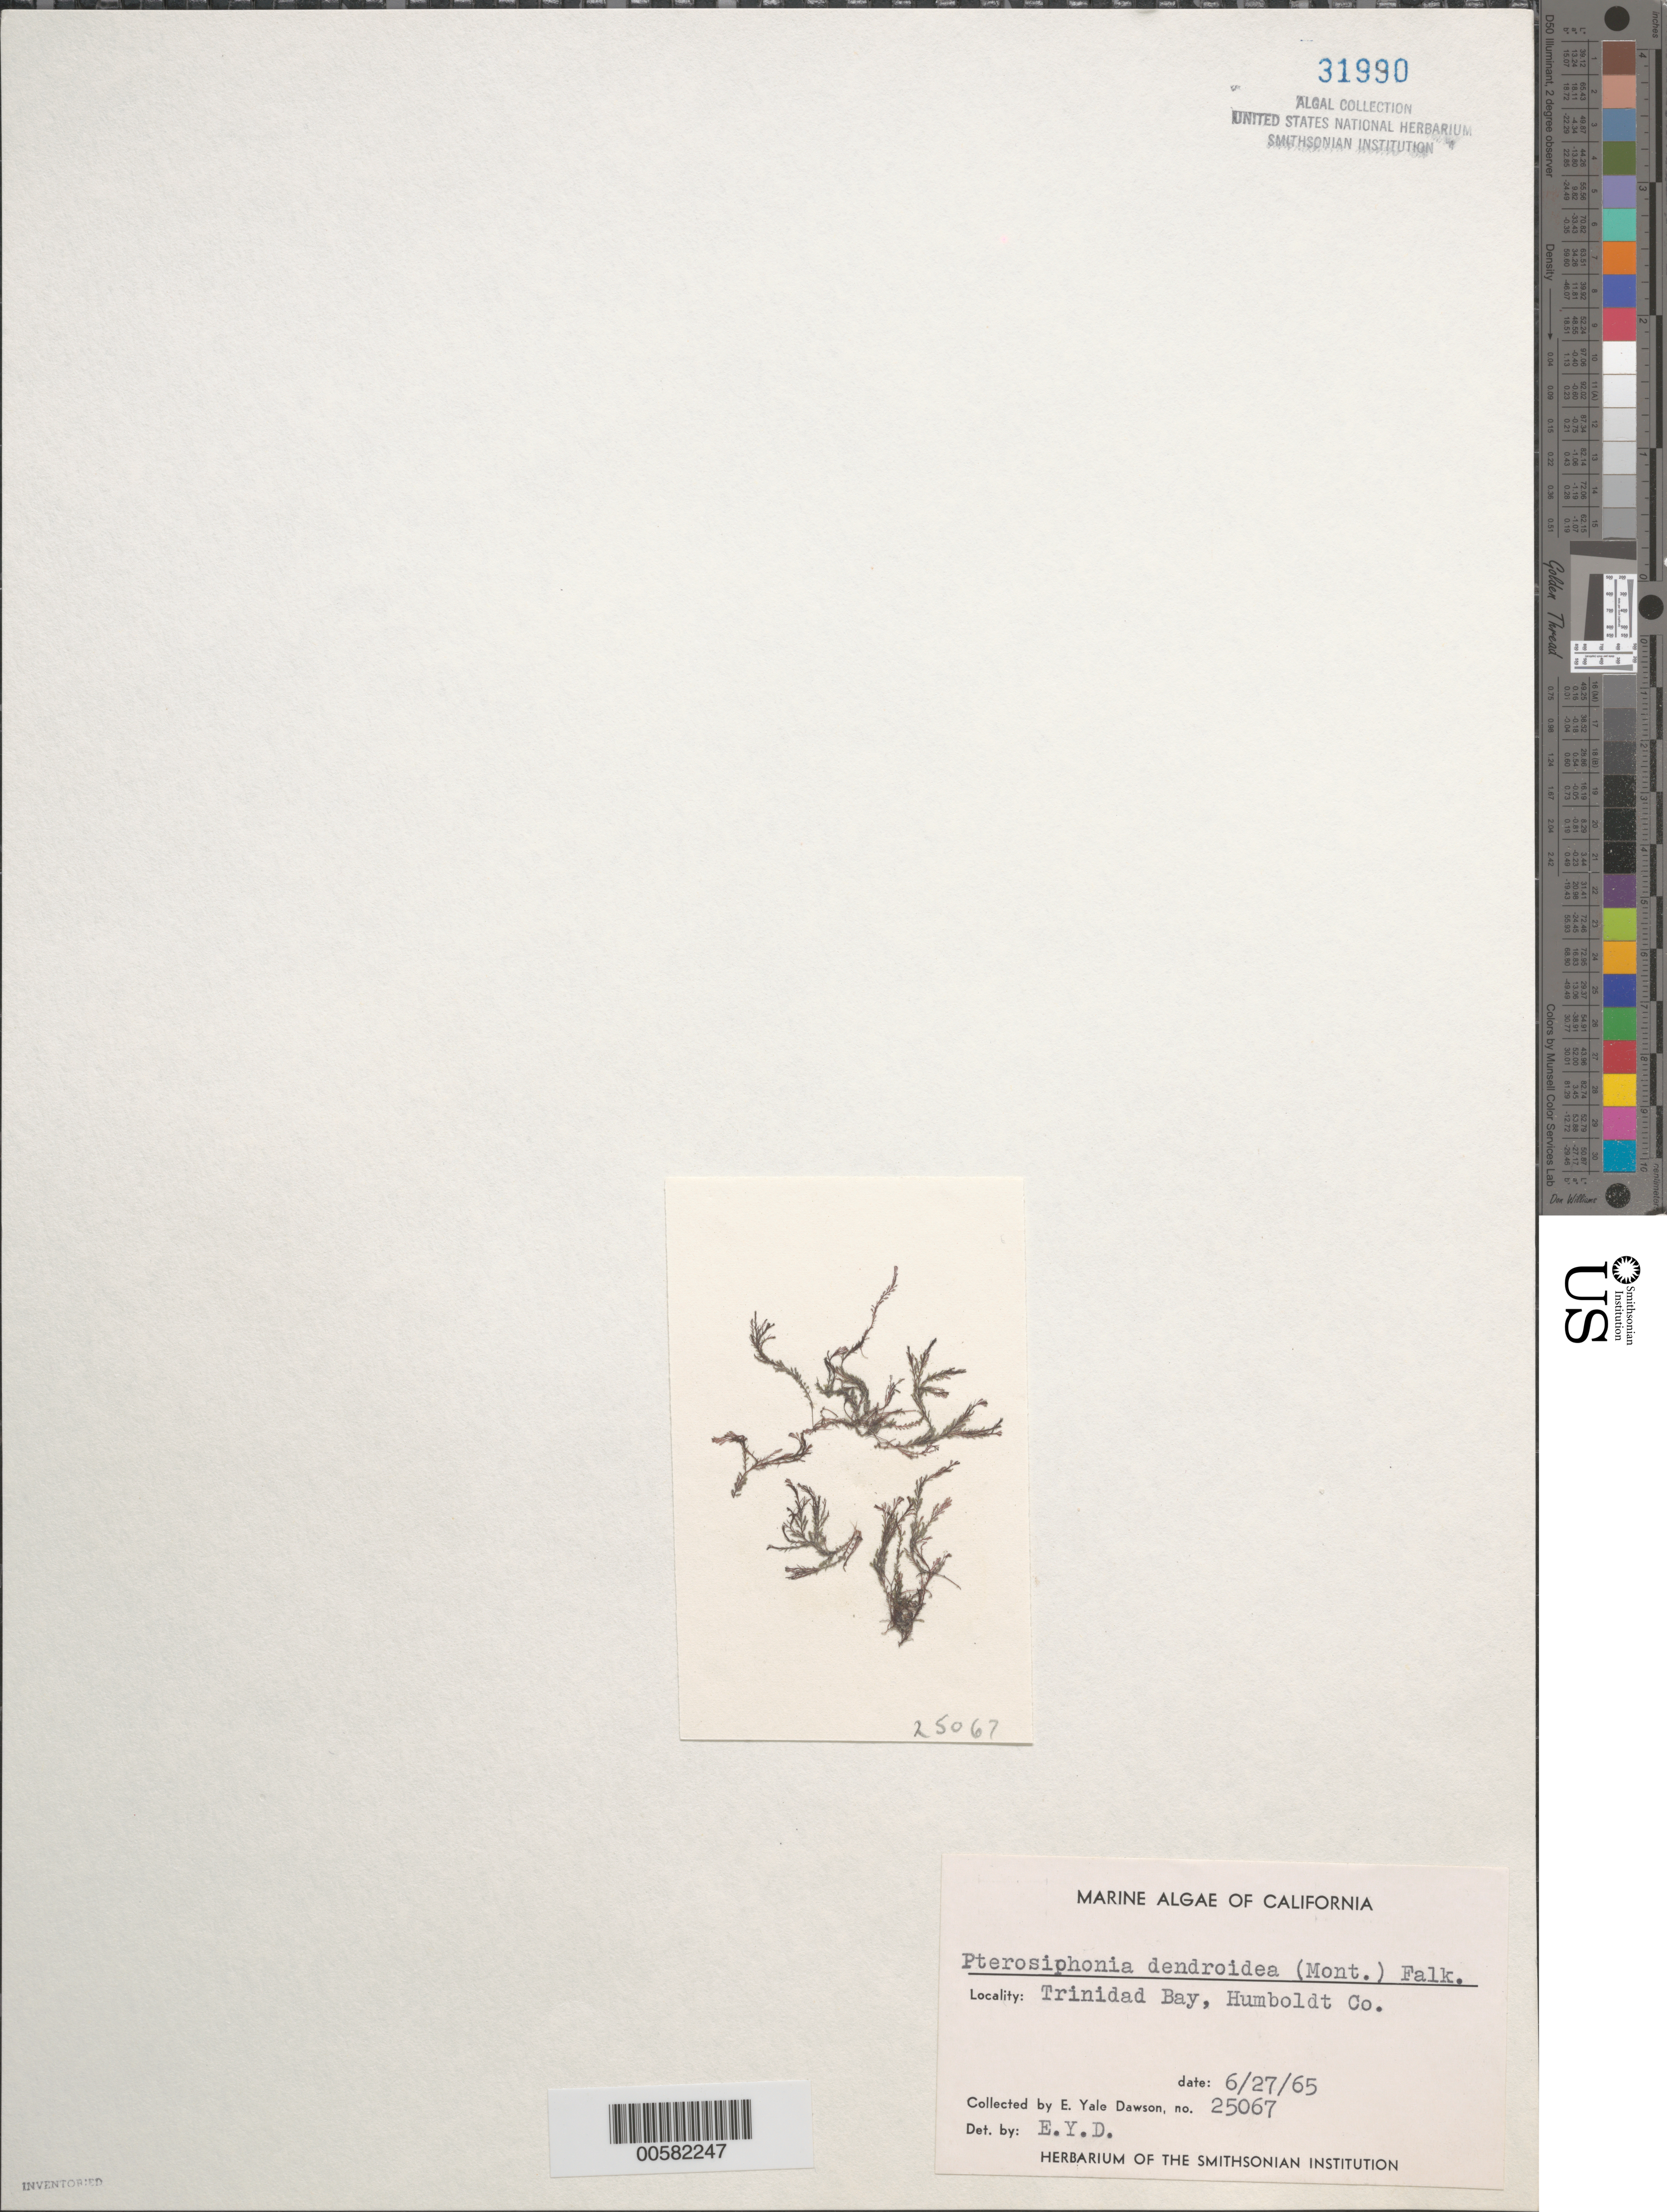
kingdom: Plantae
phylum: Rhodophyta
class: Florideophyceae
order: Ceramiales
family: Rhodomelaceae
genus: Symphyocladiella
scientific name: Symphyocladiella dendroidea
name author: (Montagne) Bustamante et al.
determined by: Algae name updating Project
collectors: E. Y. Dawson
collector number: EYD 25067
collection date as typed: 27 Jun 1965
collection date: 1965-06-27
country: United States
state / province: California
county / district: Humboldt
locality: Trinidad Bay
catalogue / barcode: US 31990